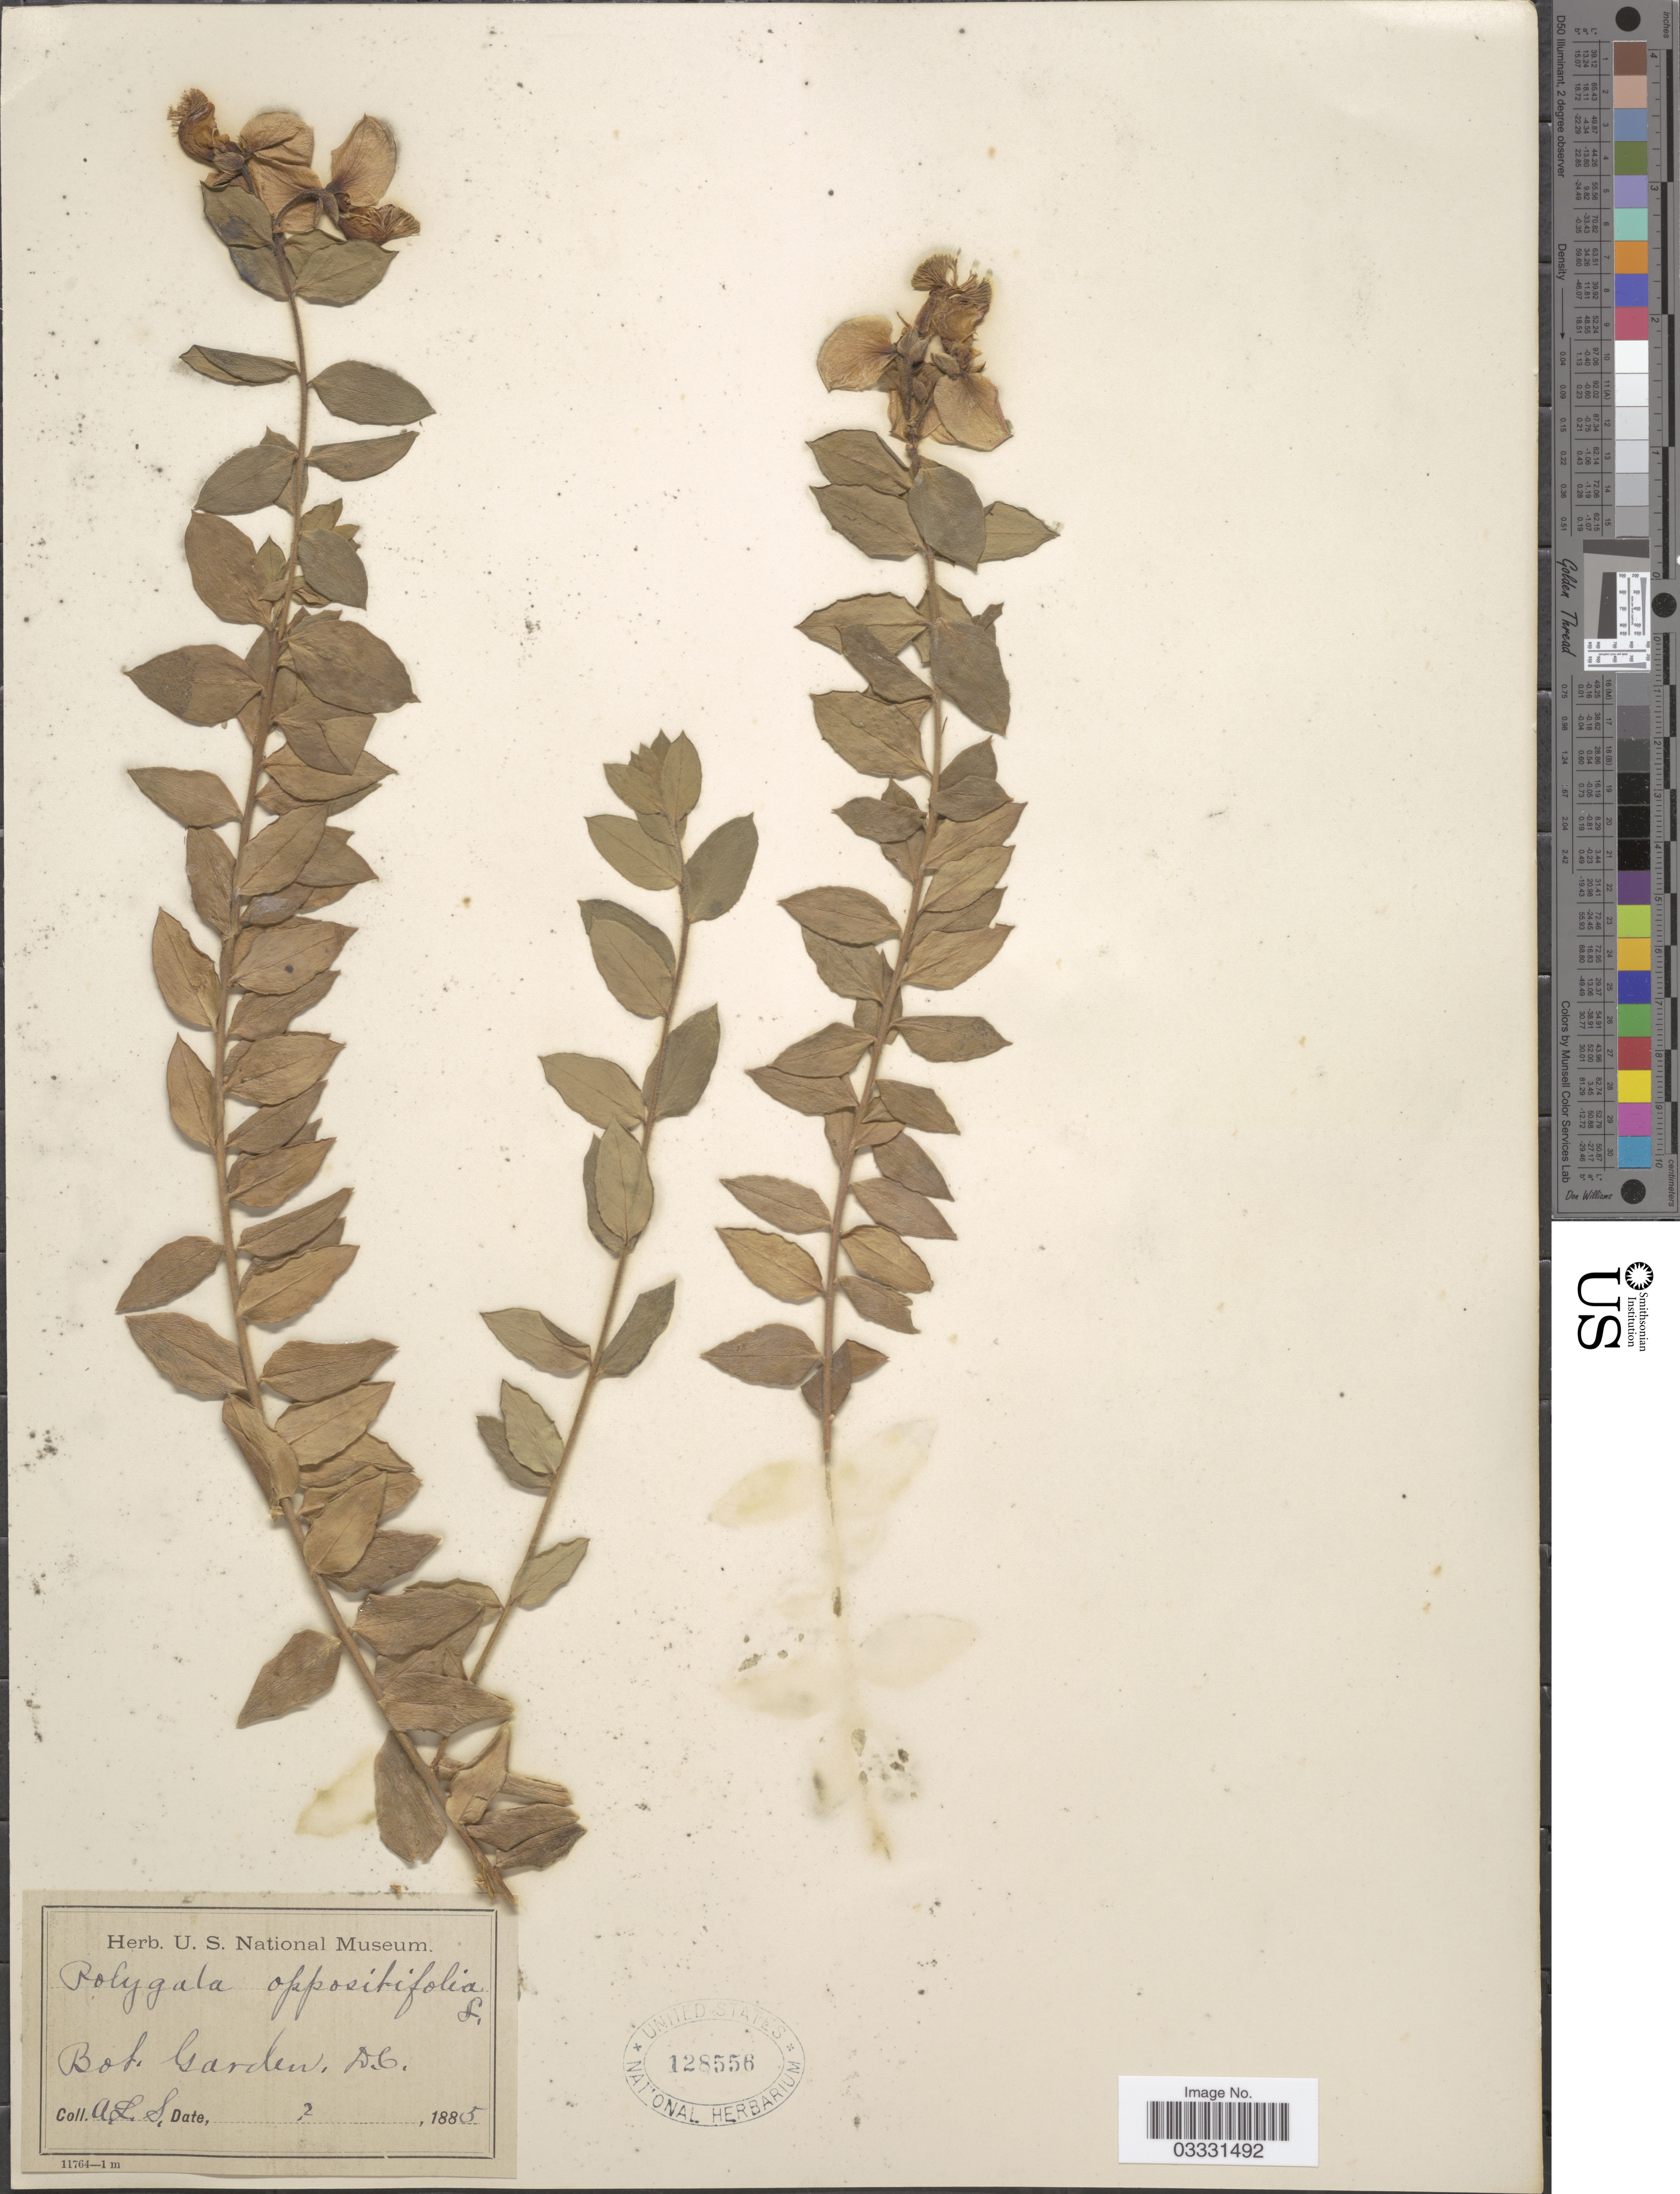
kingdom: Plantae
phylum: Tracheophyta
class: Magnoliopsida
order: Fabales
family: Polygalaceae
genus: Polygala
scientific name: Polygala oppositifolia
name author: L.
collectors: A. L. S.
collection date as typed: ?, 1885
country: United States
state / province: District of Columbia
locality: Bot. Garden.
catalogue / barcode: US 128556